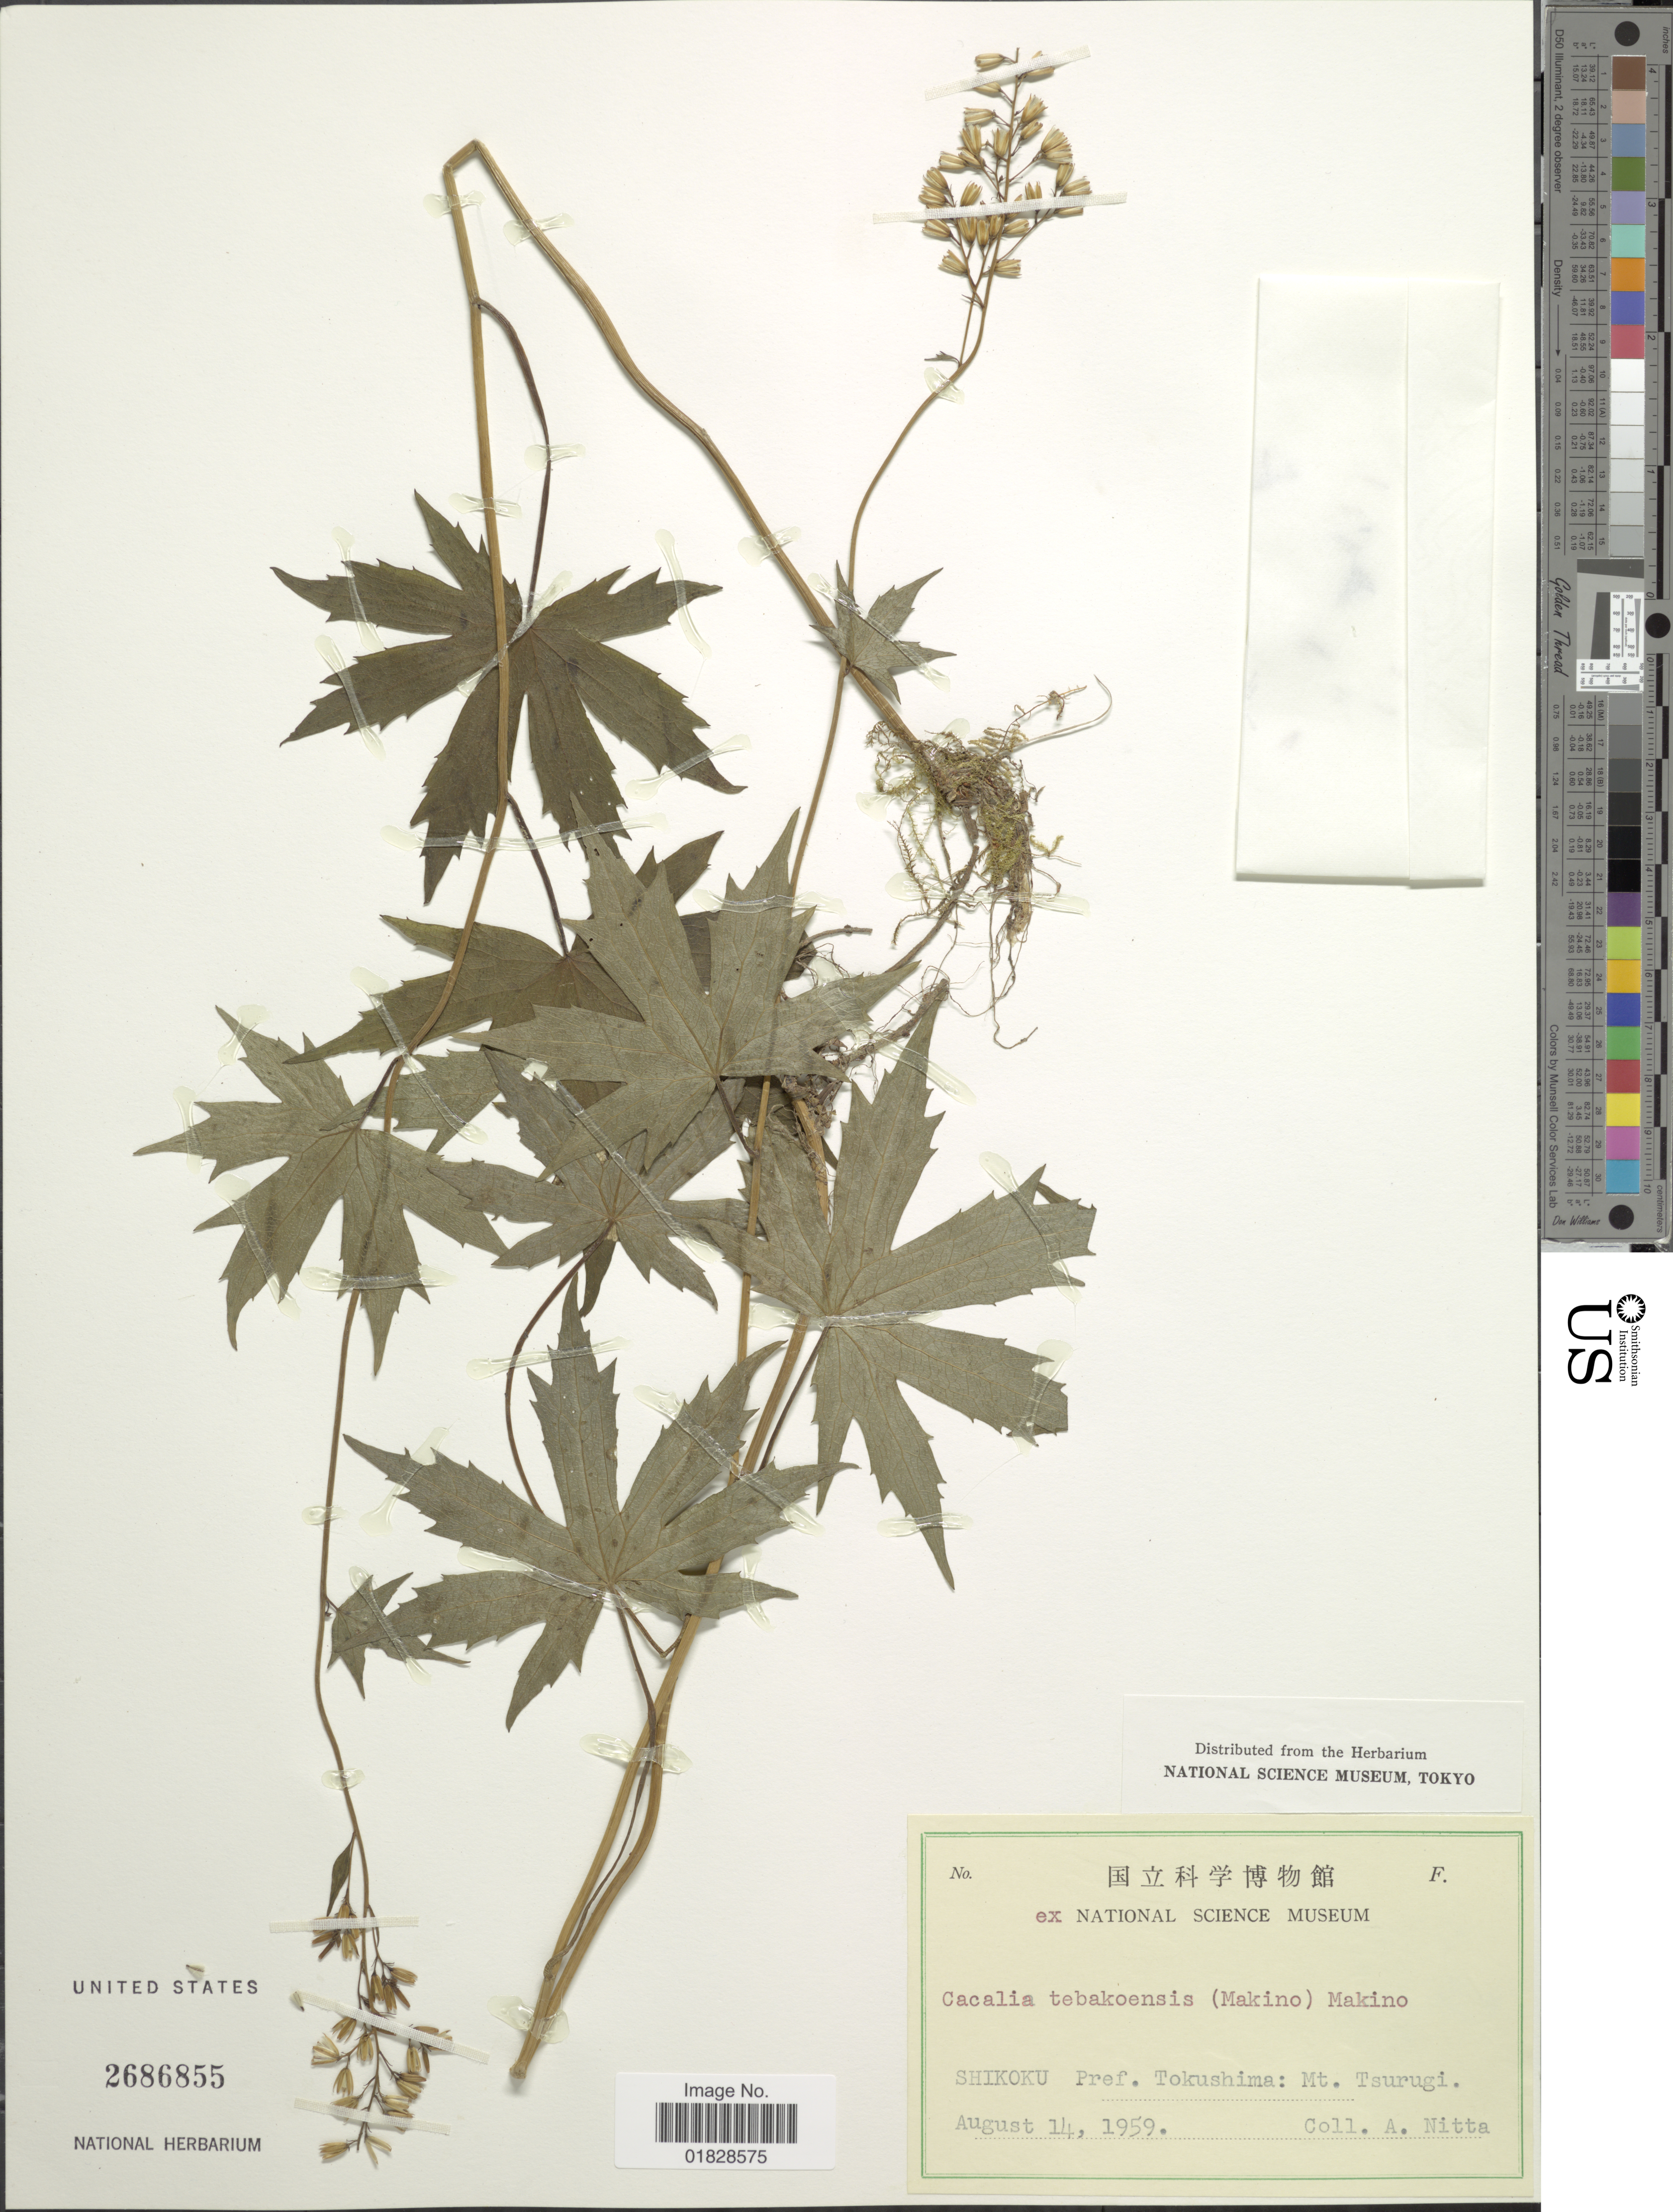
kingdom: Plantae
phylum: Tracheophyta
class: Magnoliopsida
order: Asterales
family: Asteraceae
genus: Parasenecio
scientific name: Parasenecio tebakoensis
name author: (Makino) H. Koyama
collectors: A. Nitta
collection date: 1959-08-14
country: Japan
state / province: Tokusima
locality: Shikoku Pref. Tokushima: Mt. Tsurugi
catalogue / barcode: US 2686855